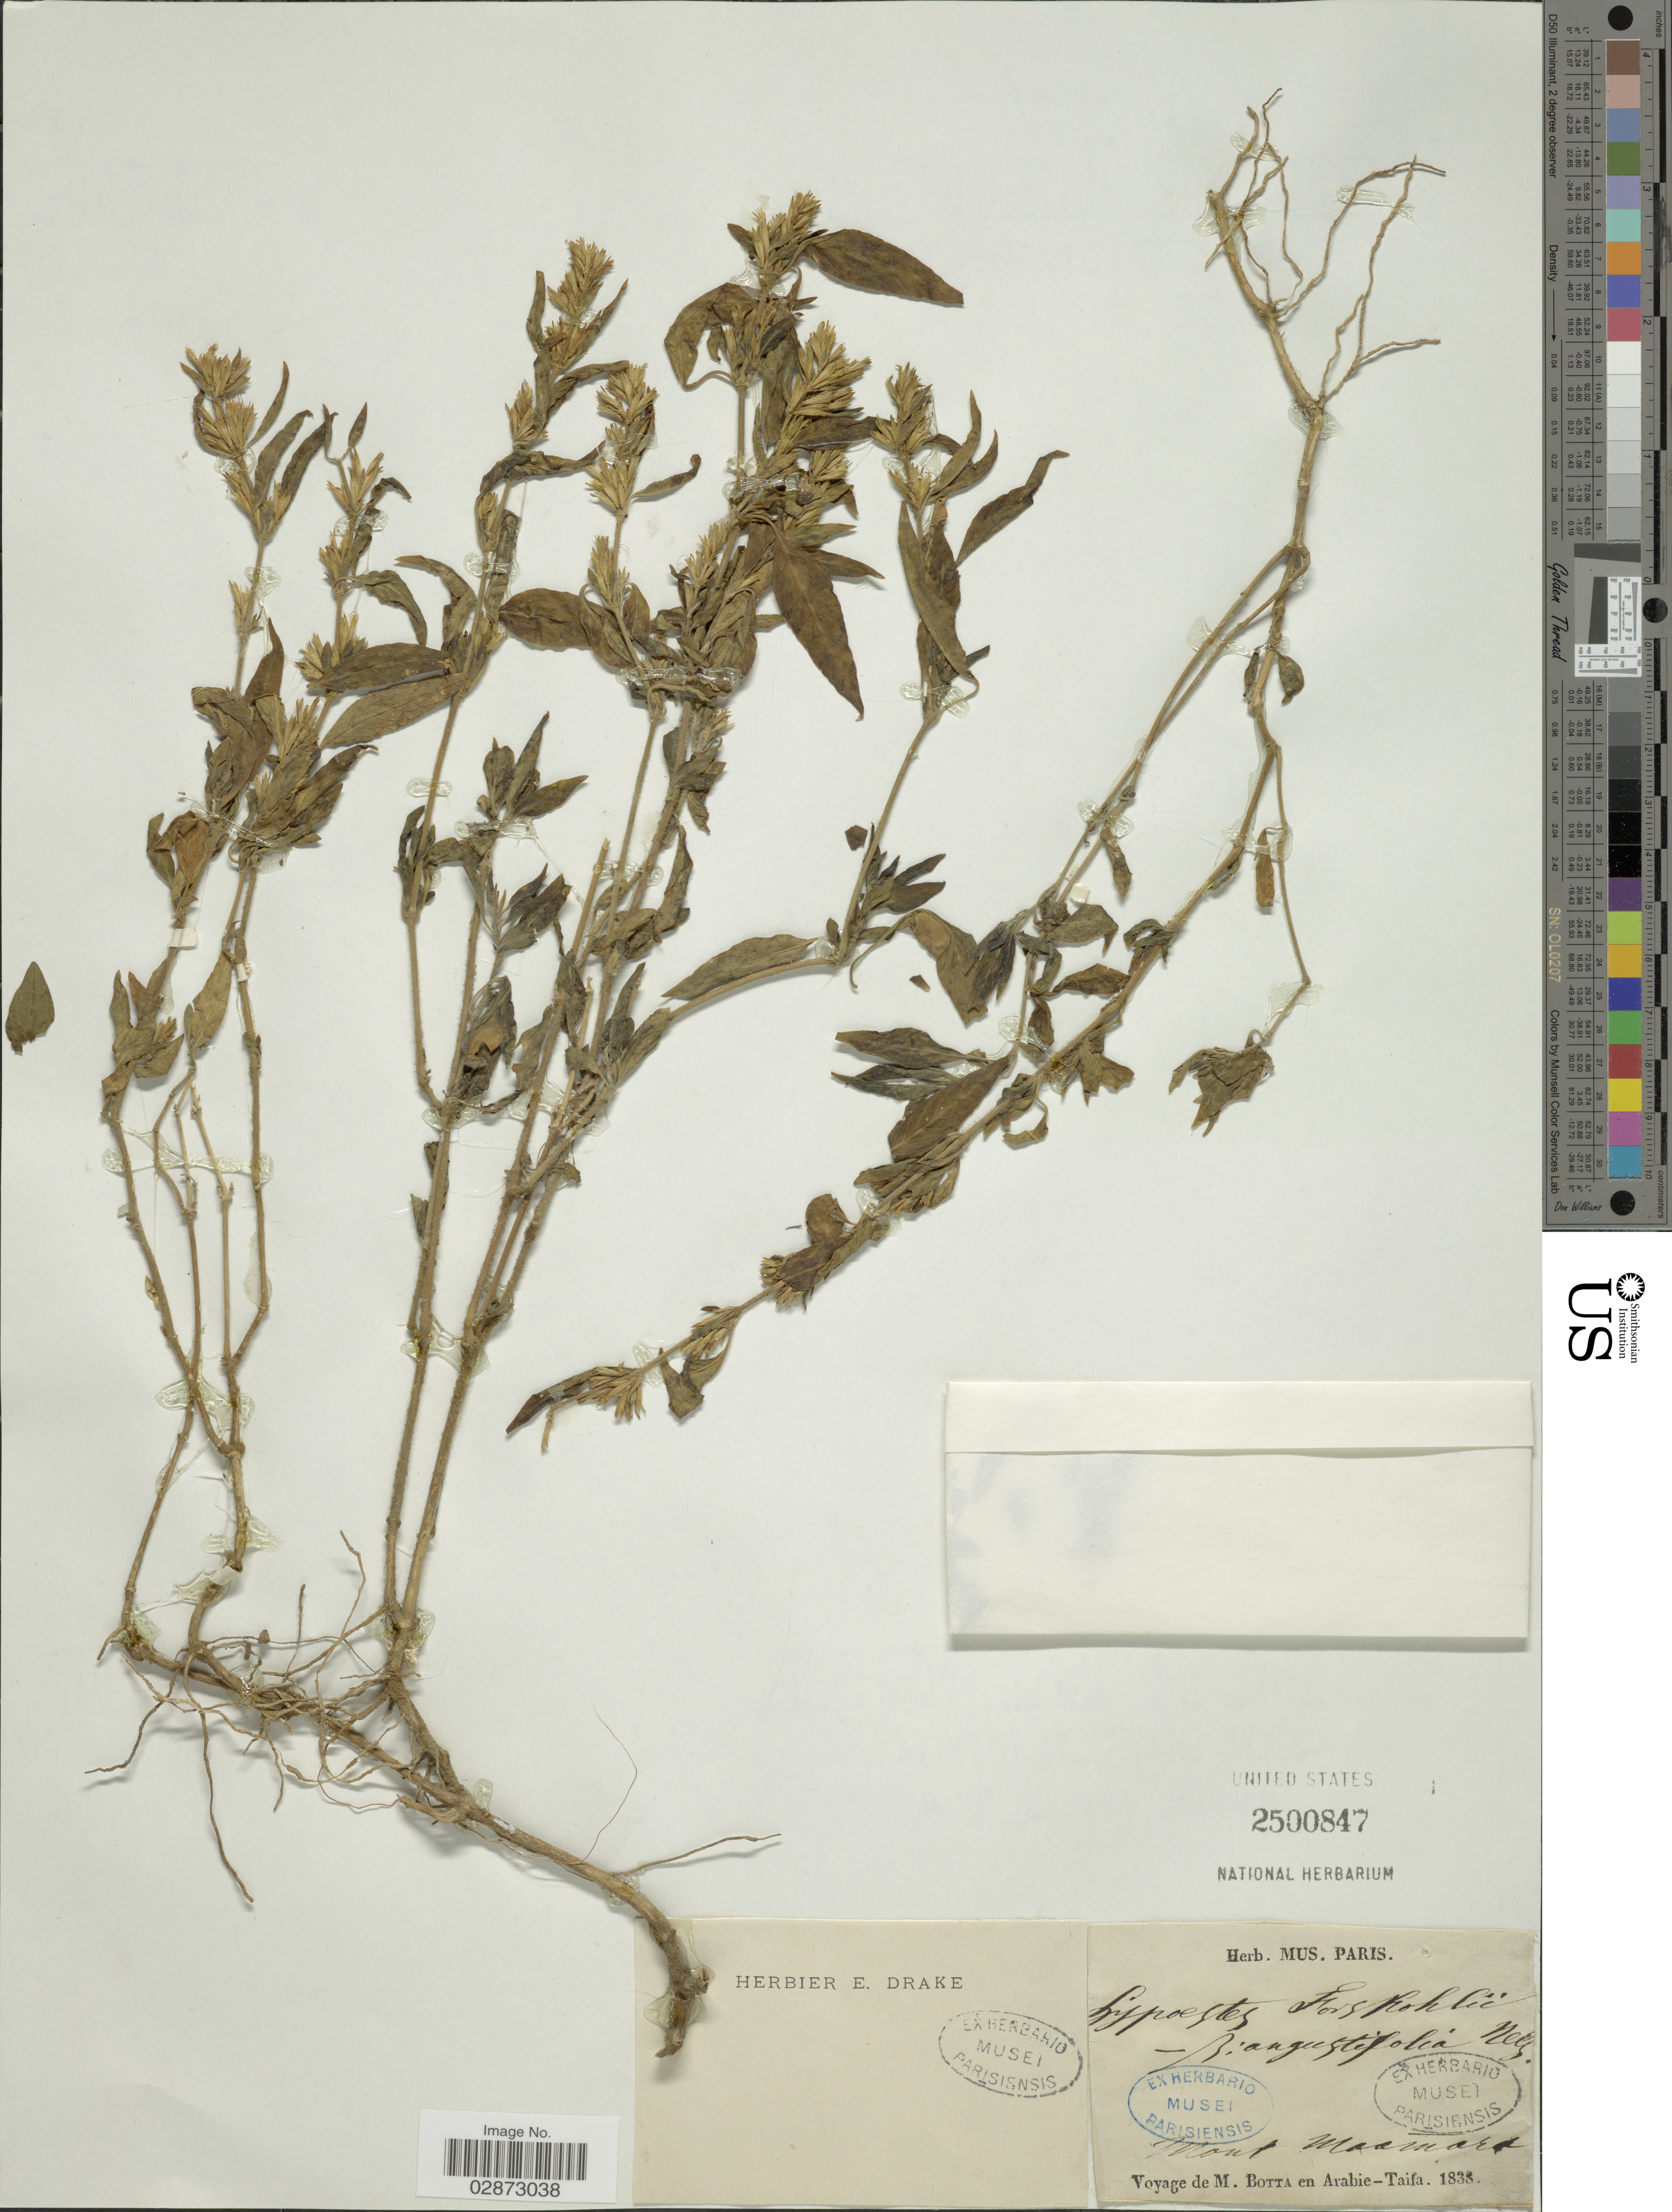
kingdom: Plantae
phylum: Tracheophyta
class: Magnoliopsida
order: Lamiales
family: Acanthaceae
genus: Hypoestes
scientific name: Hypoestes forsskaolii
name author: (Vahl) R. Br.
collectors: M. Botta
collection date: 1838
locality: Mont Maamar [interpreted]. En Arabie-Taifa.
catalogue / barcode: US 2500847